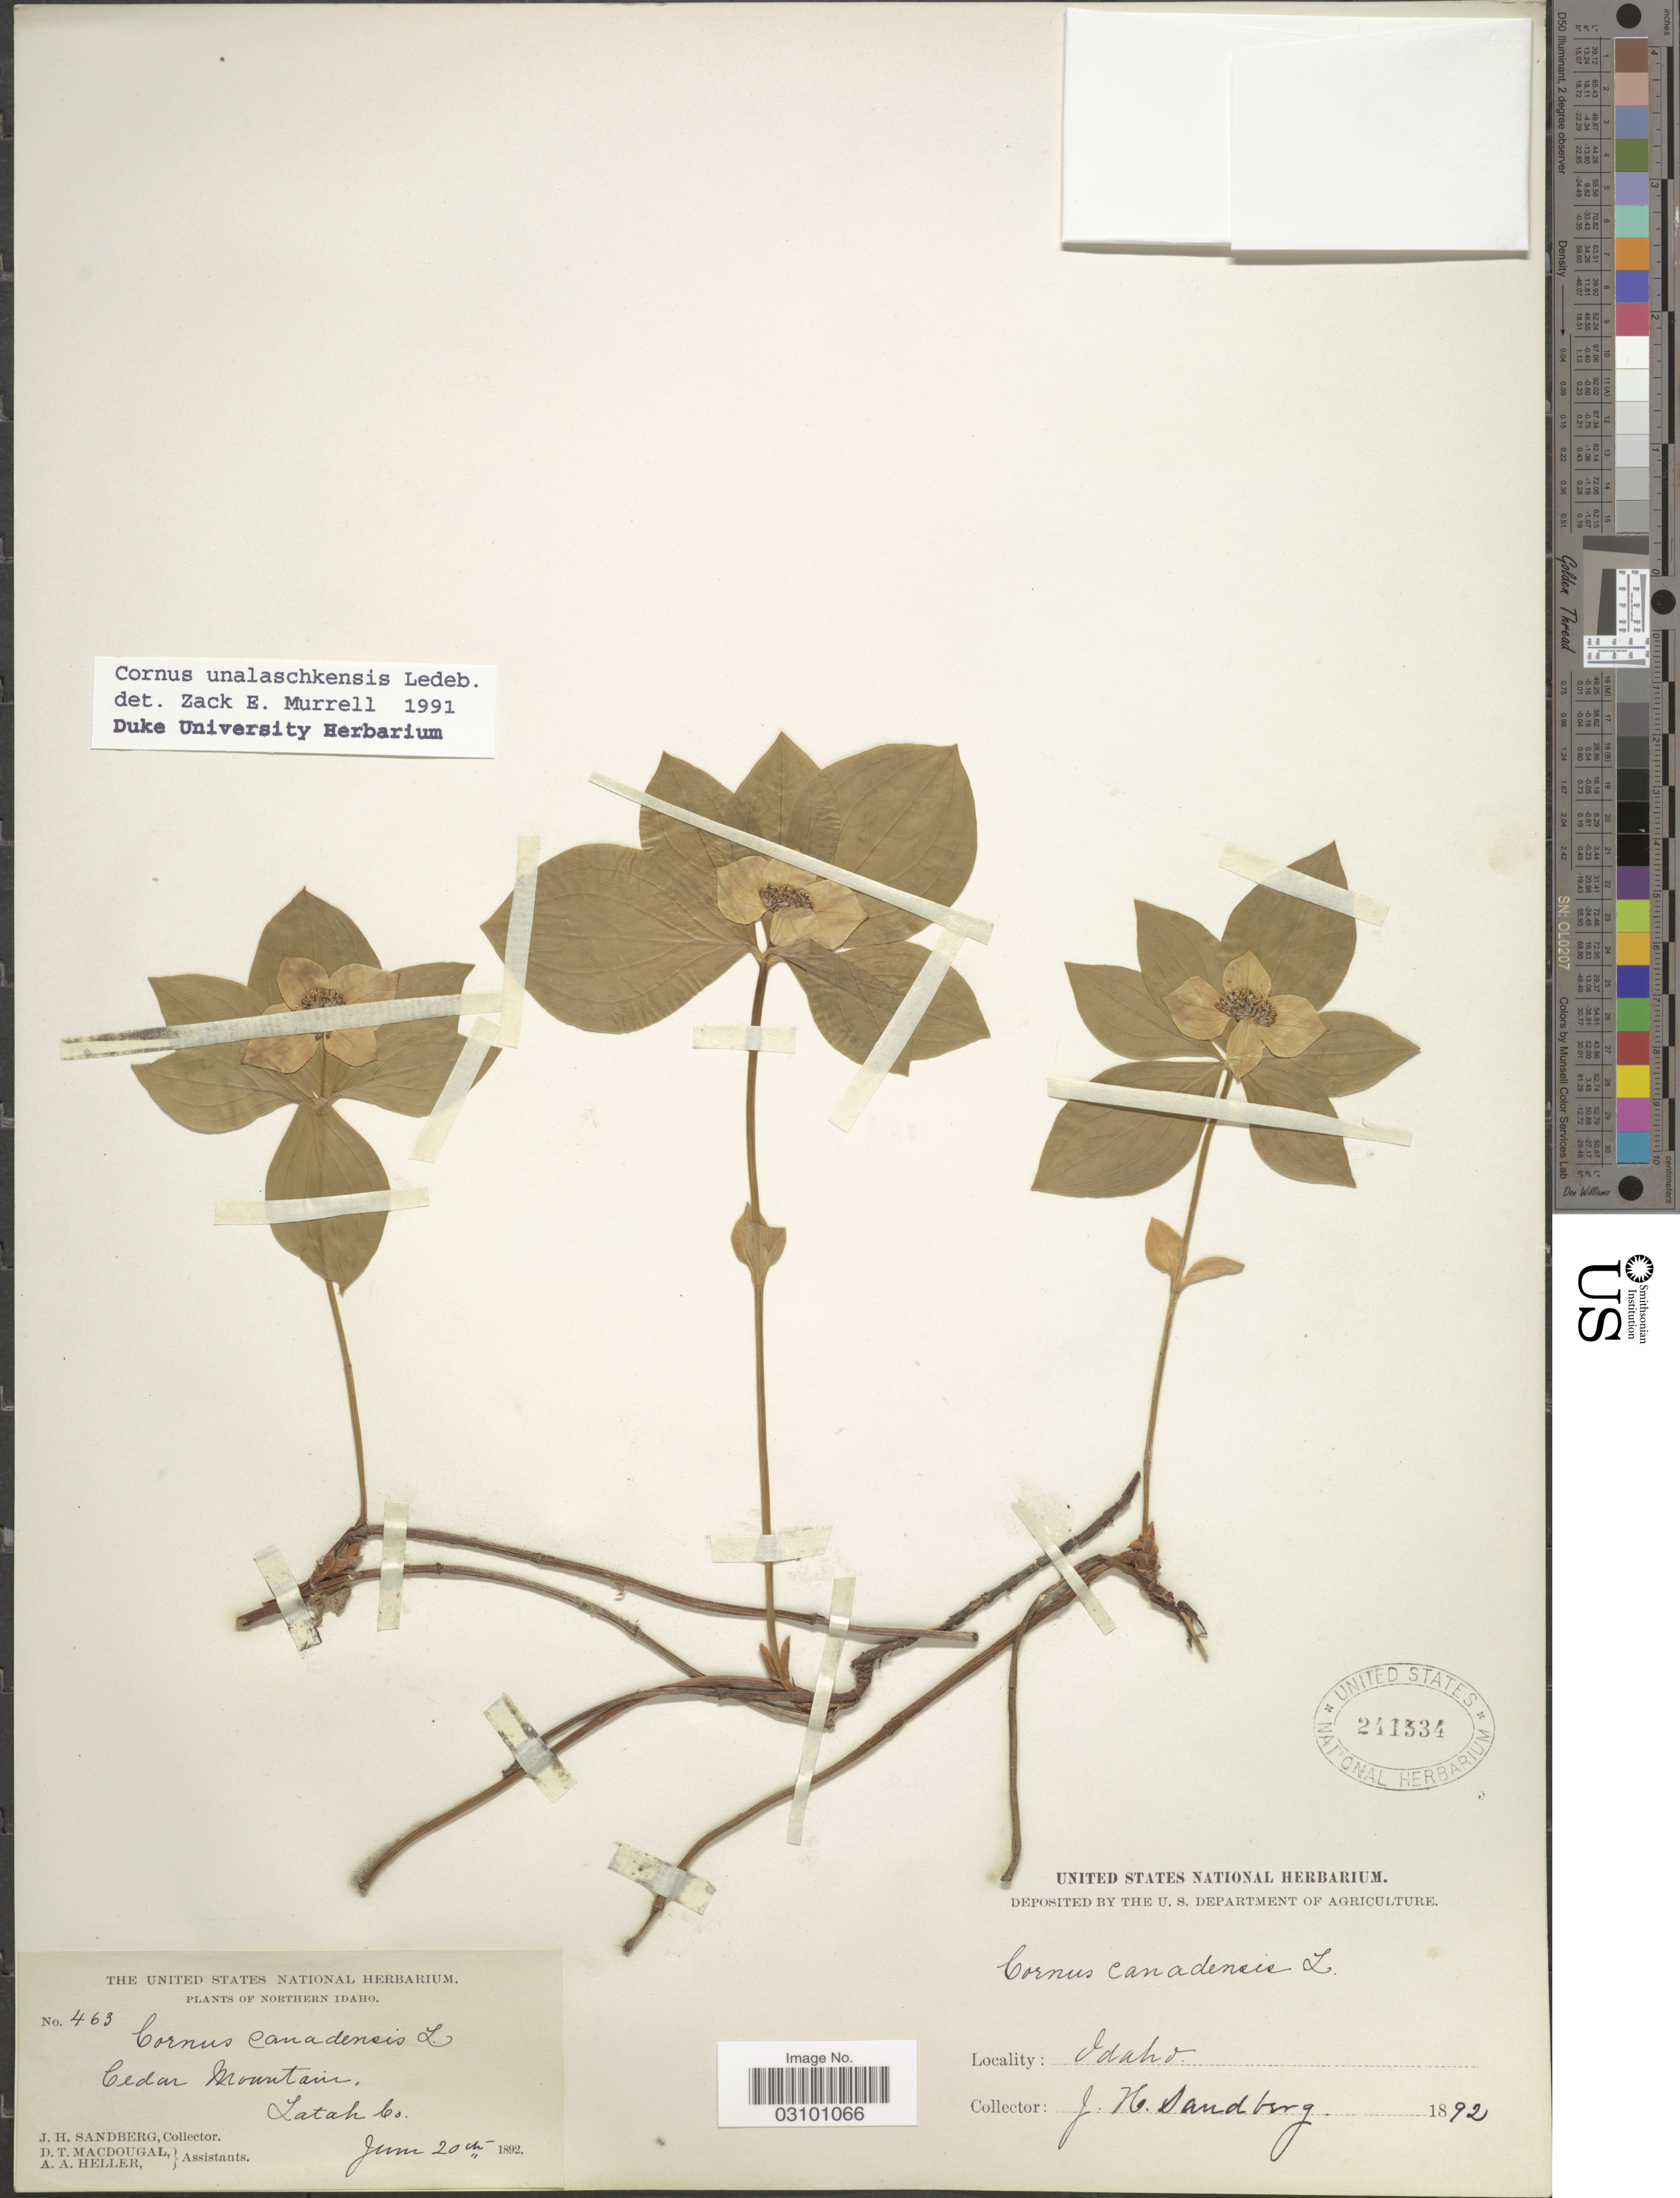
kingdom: Plantae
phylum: Tracheophyta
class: Magnoliopsida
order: Cornales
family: Cornaceae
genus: Cornus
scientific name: Cornus unalaschkensis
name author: Ledeb.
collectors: J. H. Sandberg, D. T. MacDougal & A. A. Heller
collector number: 463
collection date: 1892-06-20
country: United States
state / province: Idaho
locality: Northern Idaho. Cedar Mountain. Latah Co.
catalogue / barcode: US 241534